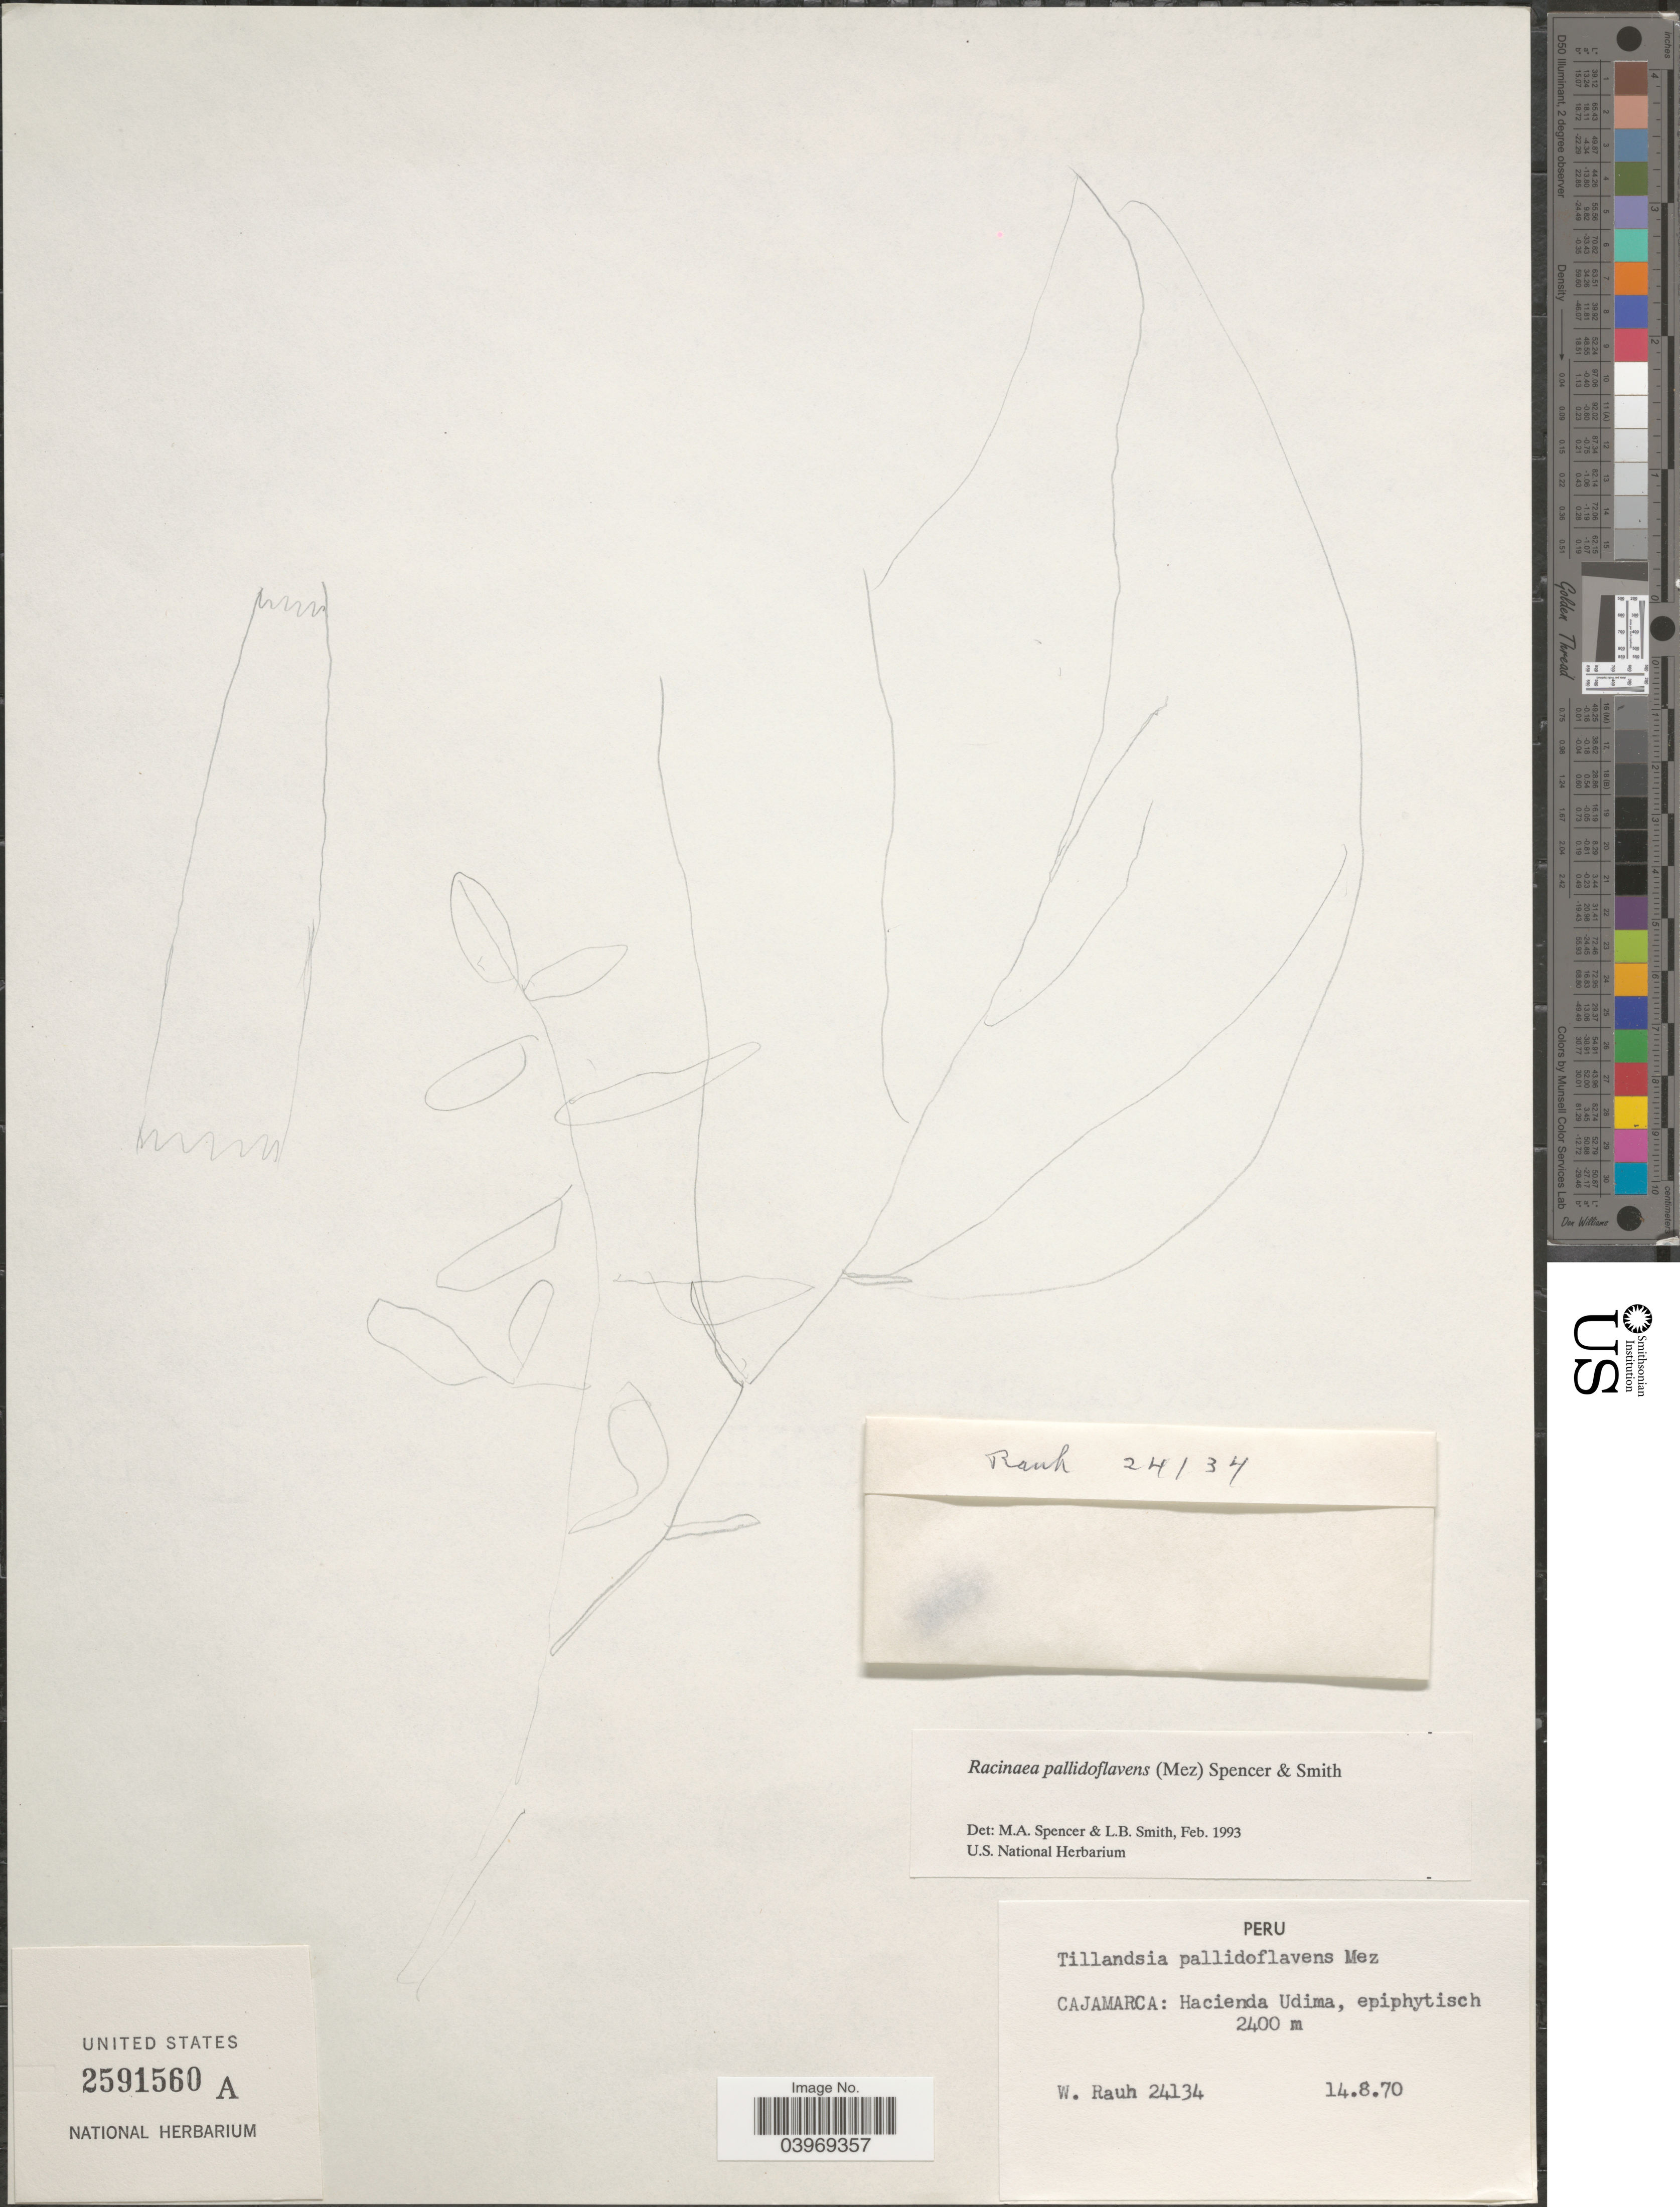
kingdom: Plantae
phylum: Tracheophyta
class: Liliopsida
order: Poales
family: Bromeliaceae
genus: Racinaea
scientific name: Racinaea pallidoflavens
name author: (Mez) M.A. Spencer & L.B. Sm.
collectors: W. Rauh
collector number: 24134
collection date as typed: Transcribed d/m/y: 14/8/70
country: Peru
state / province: Cajamarca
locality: Hacienda Udima.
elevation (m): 2400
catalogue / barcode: US 2591560A